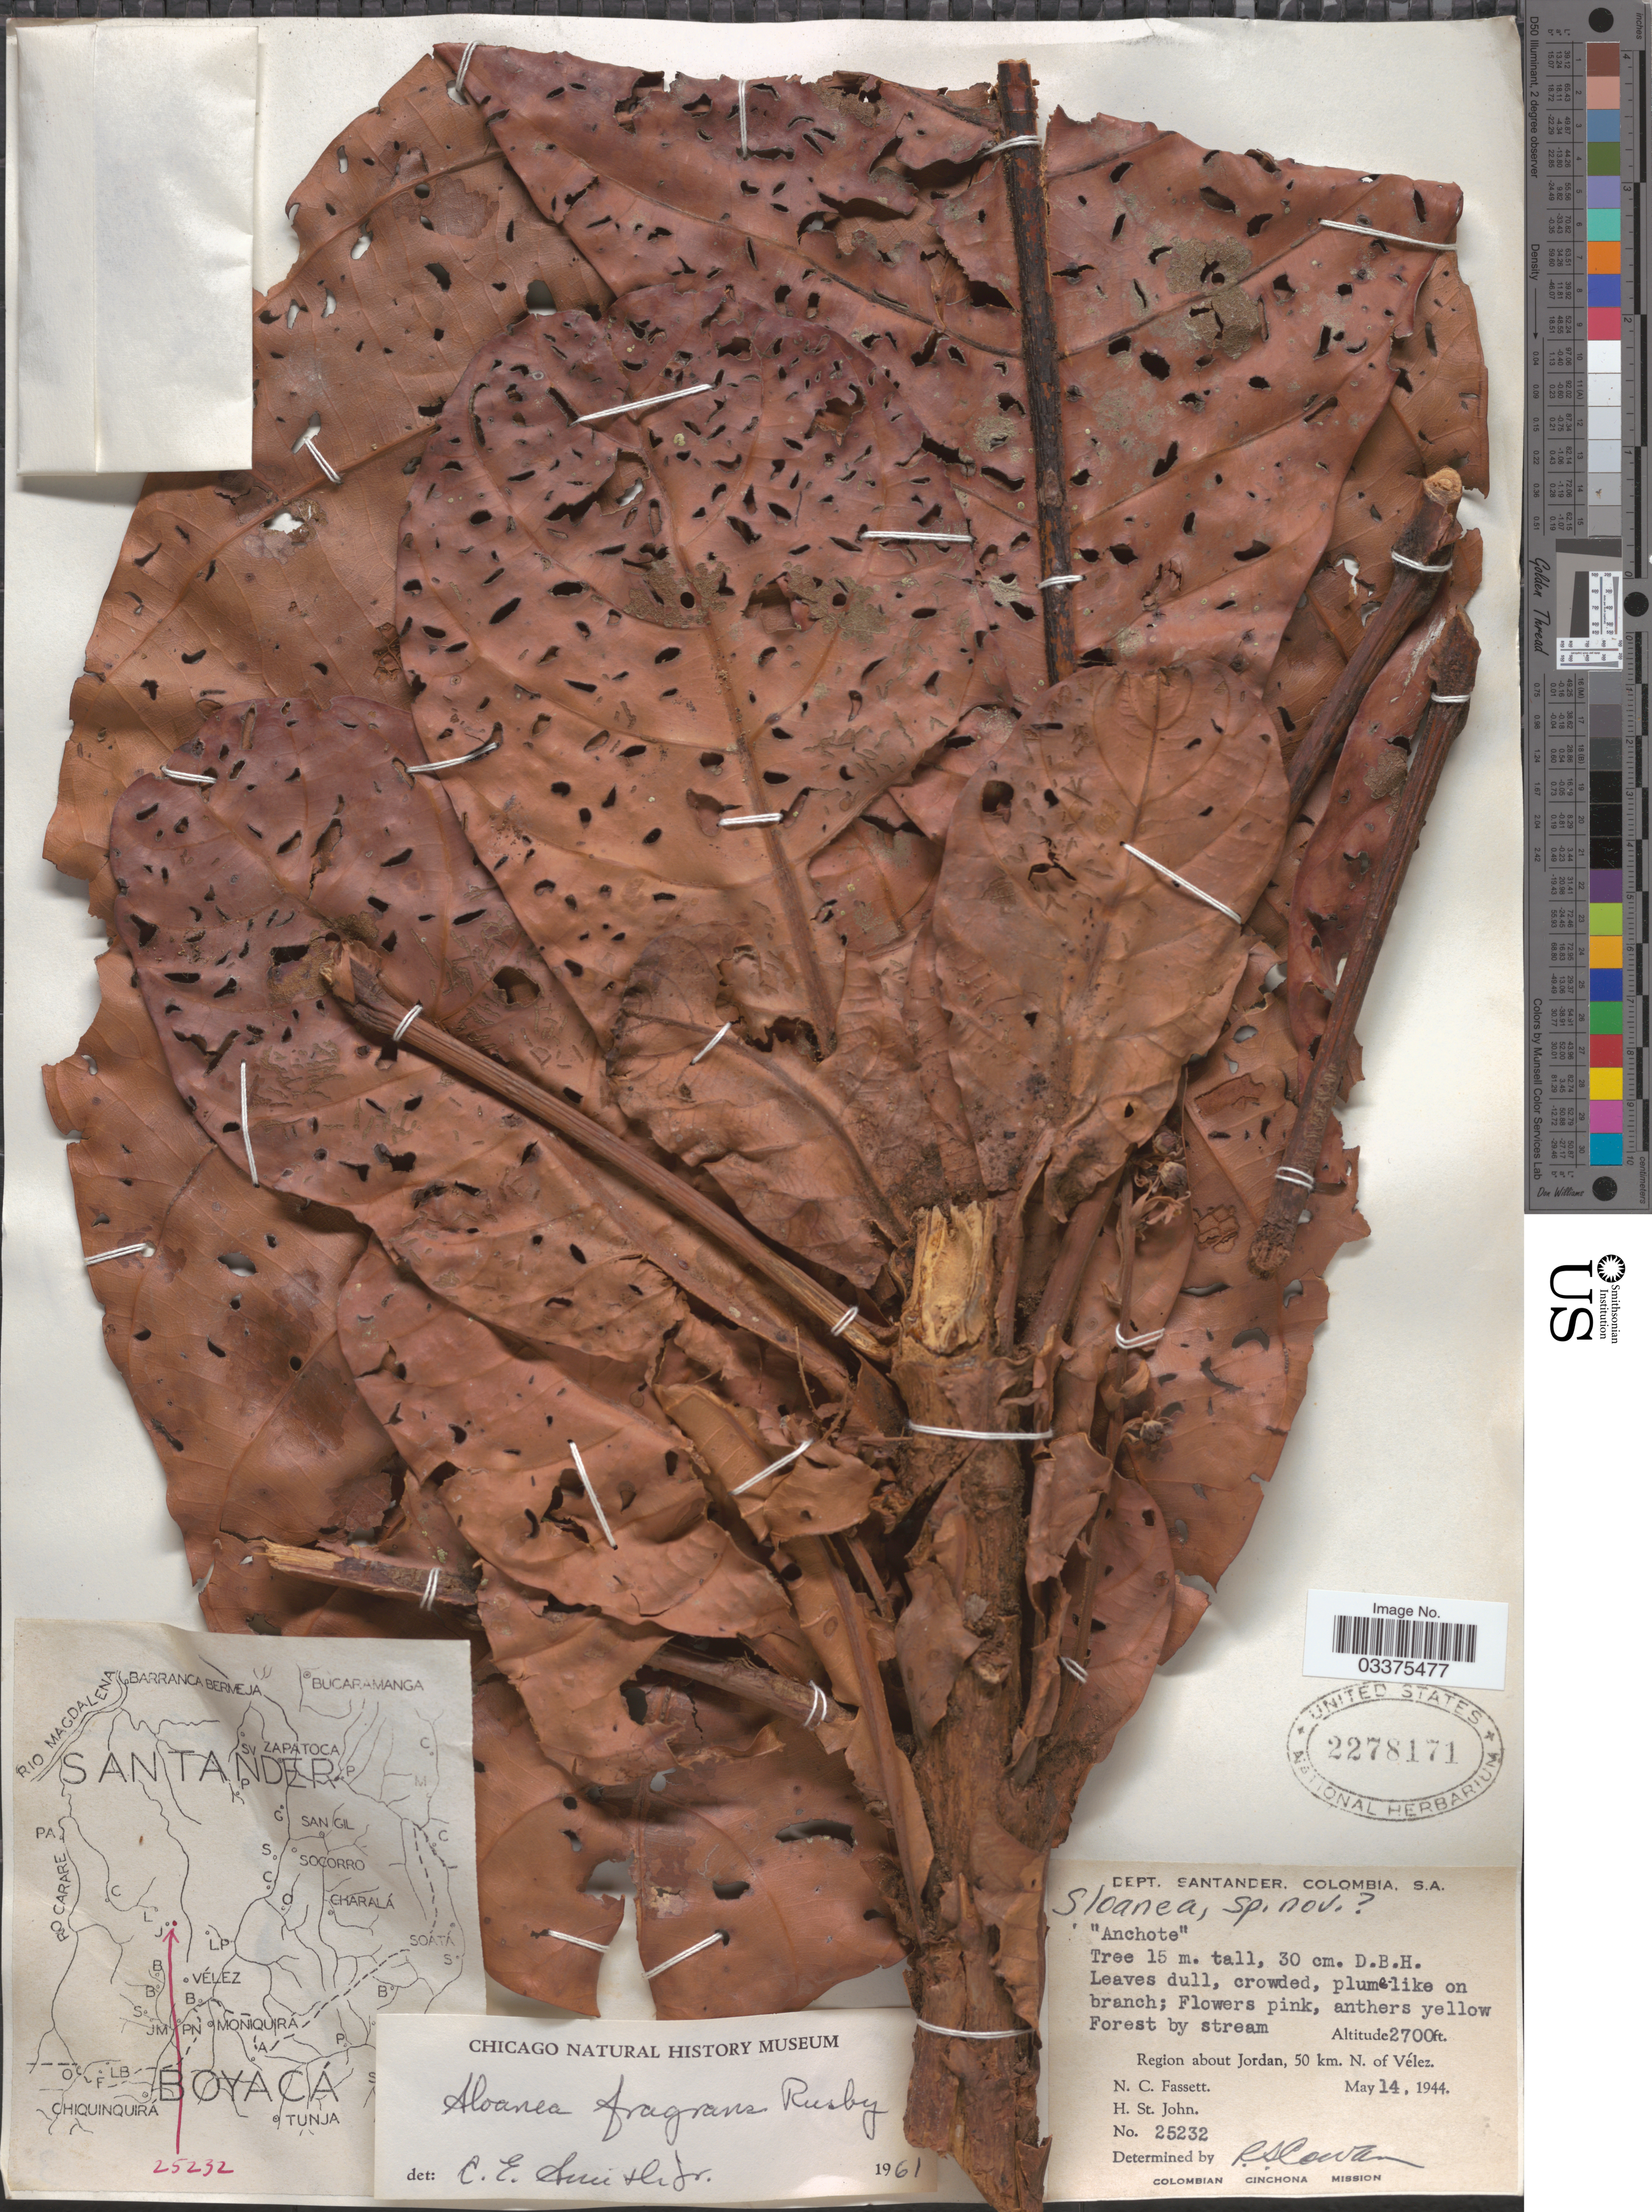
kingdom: Plantae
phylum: Tracheophyta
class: Magnoliopsida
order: Oxalidales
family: Elaeocarpaceae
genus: Sloanea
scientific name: Sloanea fragrans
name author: Rusby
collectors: N. C. Fassett & H. St. John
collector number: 25232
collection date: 1944-05-14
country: Colombia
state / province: Santander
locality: Dept. Santander. Region about Jordan, 50 km. N. of Vélez.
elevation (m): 823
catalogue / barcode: US 2278171